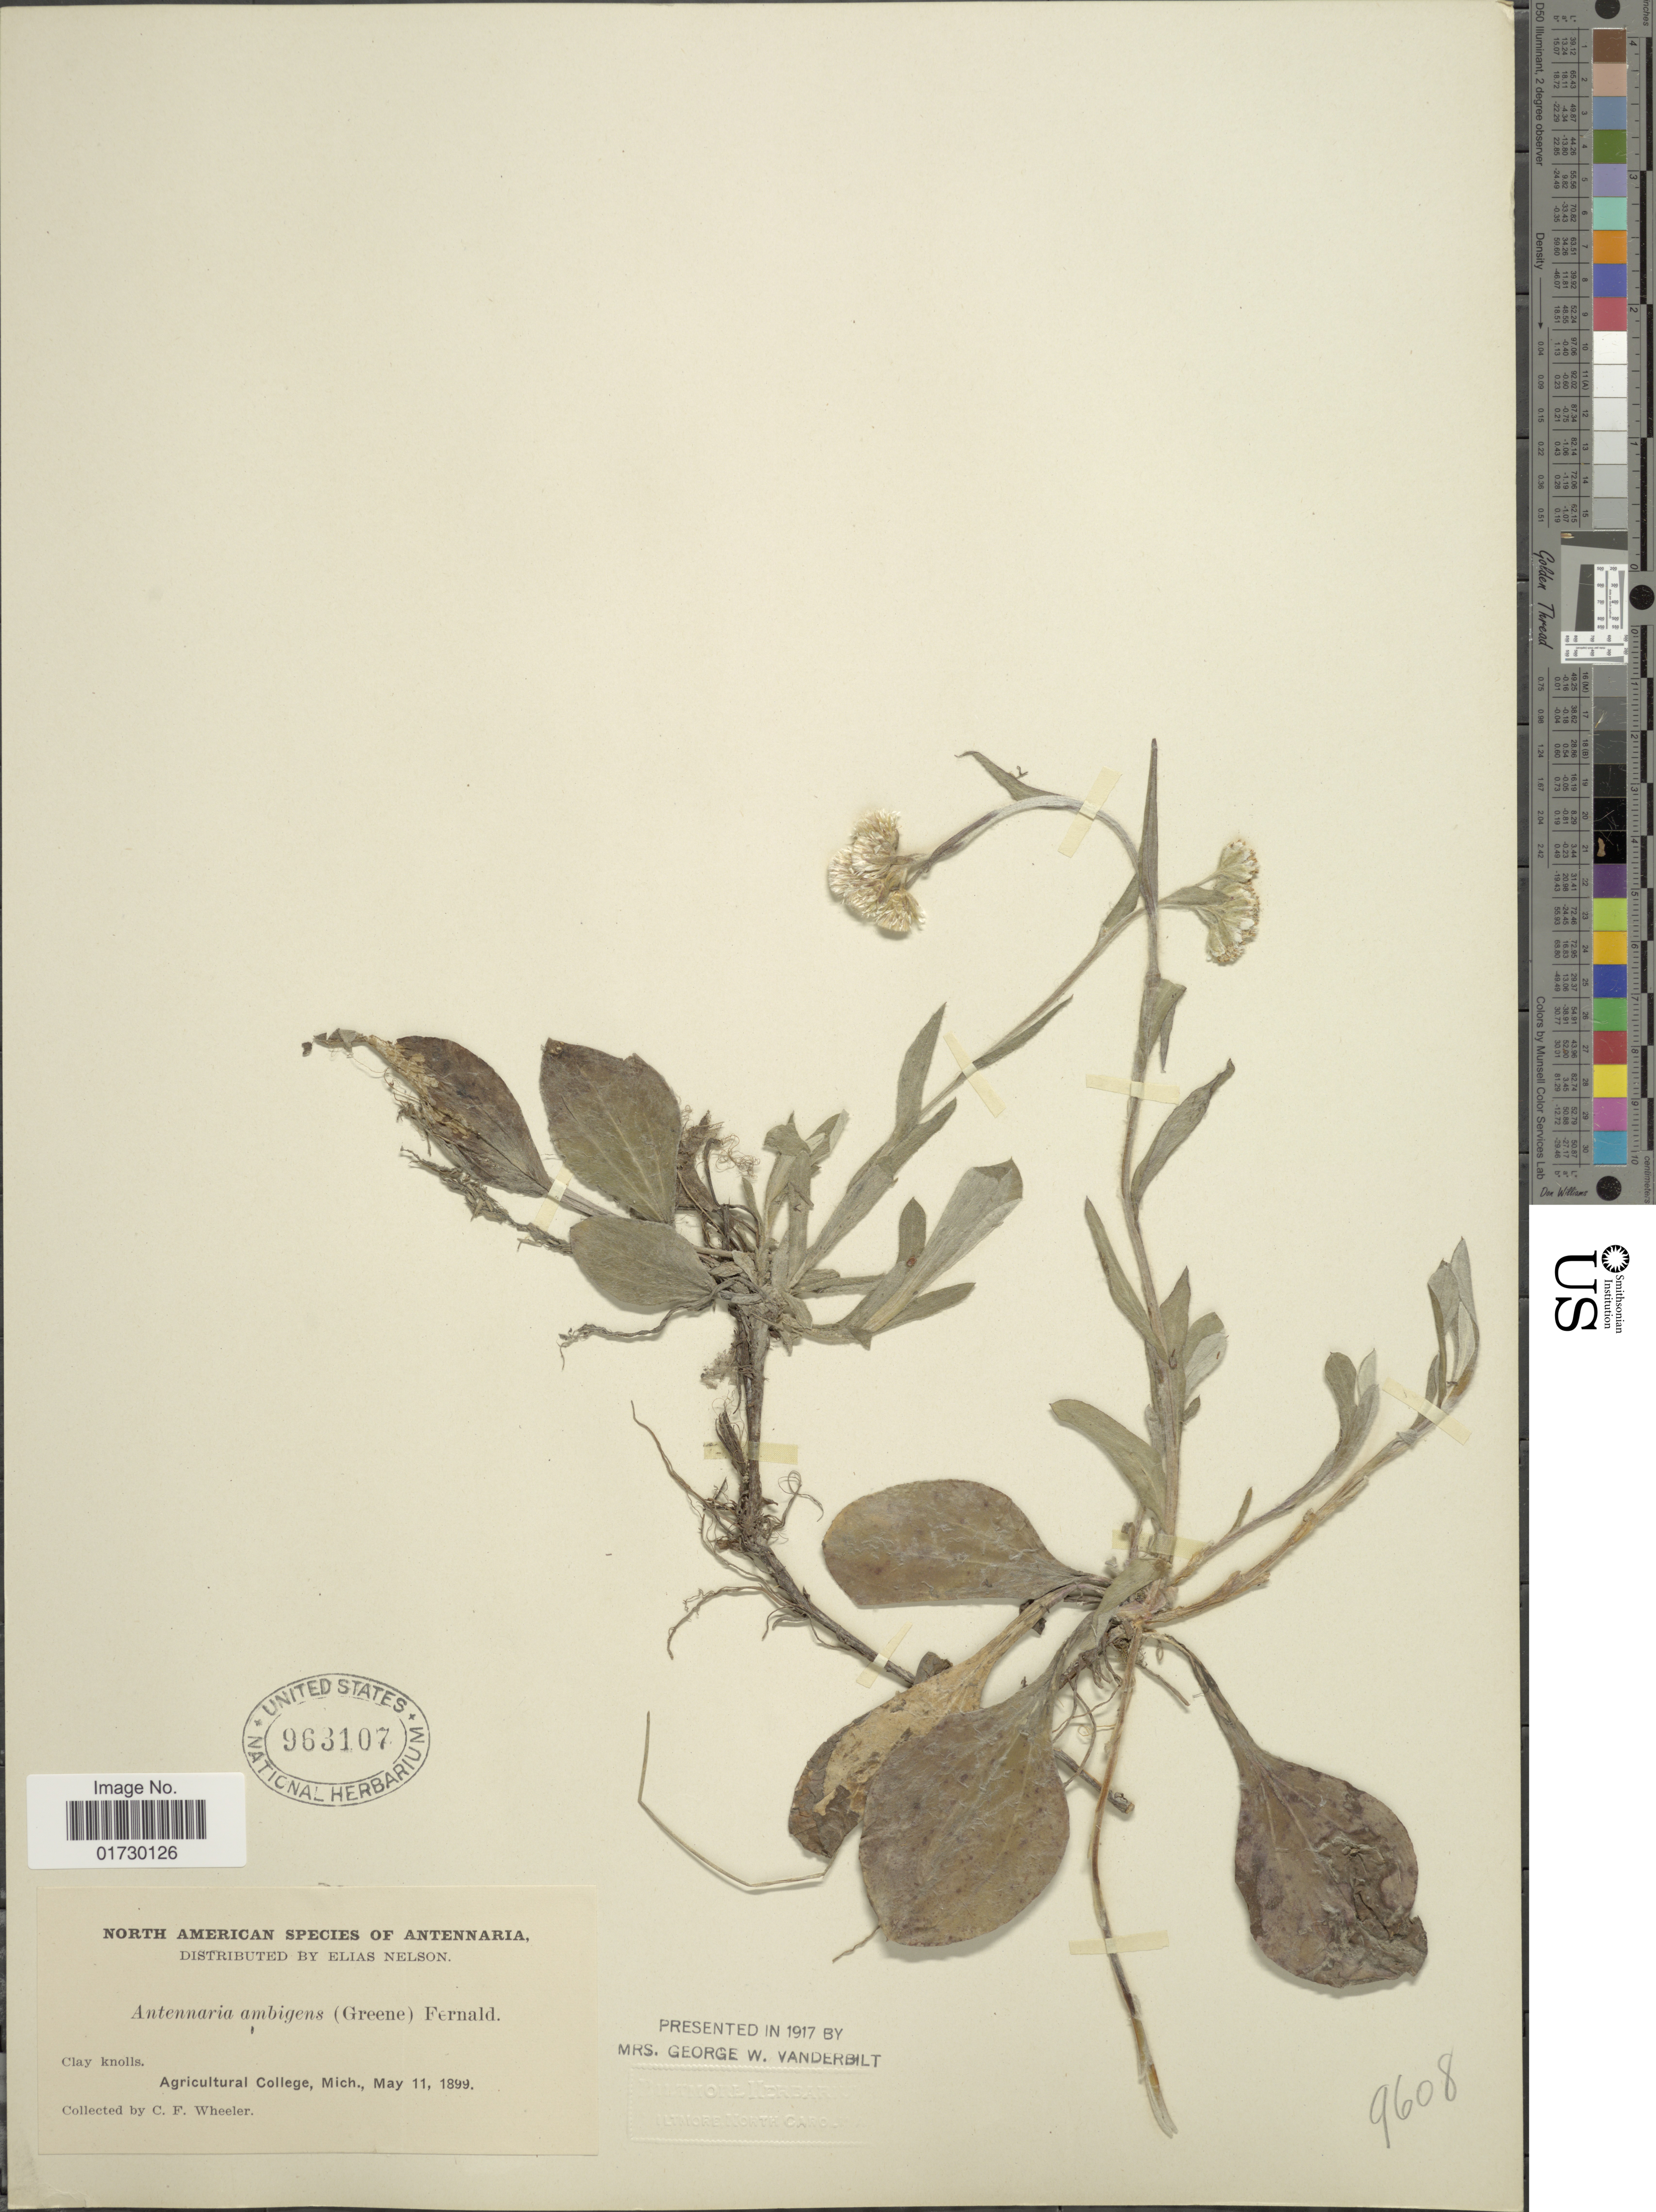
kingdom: Plantae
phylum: Tracheophyta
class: Magnoliopsida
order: Asterales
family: Asteraceae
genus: Antennaria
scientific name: Antennaria ambigens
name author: (Greene) Fernald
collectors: C. Wheeler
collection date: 1899-05-11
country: United States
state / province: Michigan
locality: Agricultural College, Mich.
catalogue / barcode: US 963107